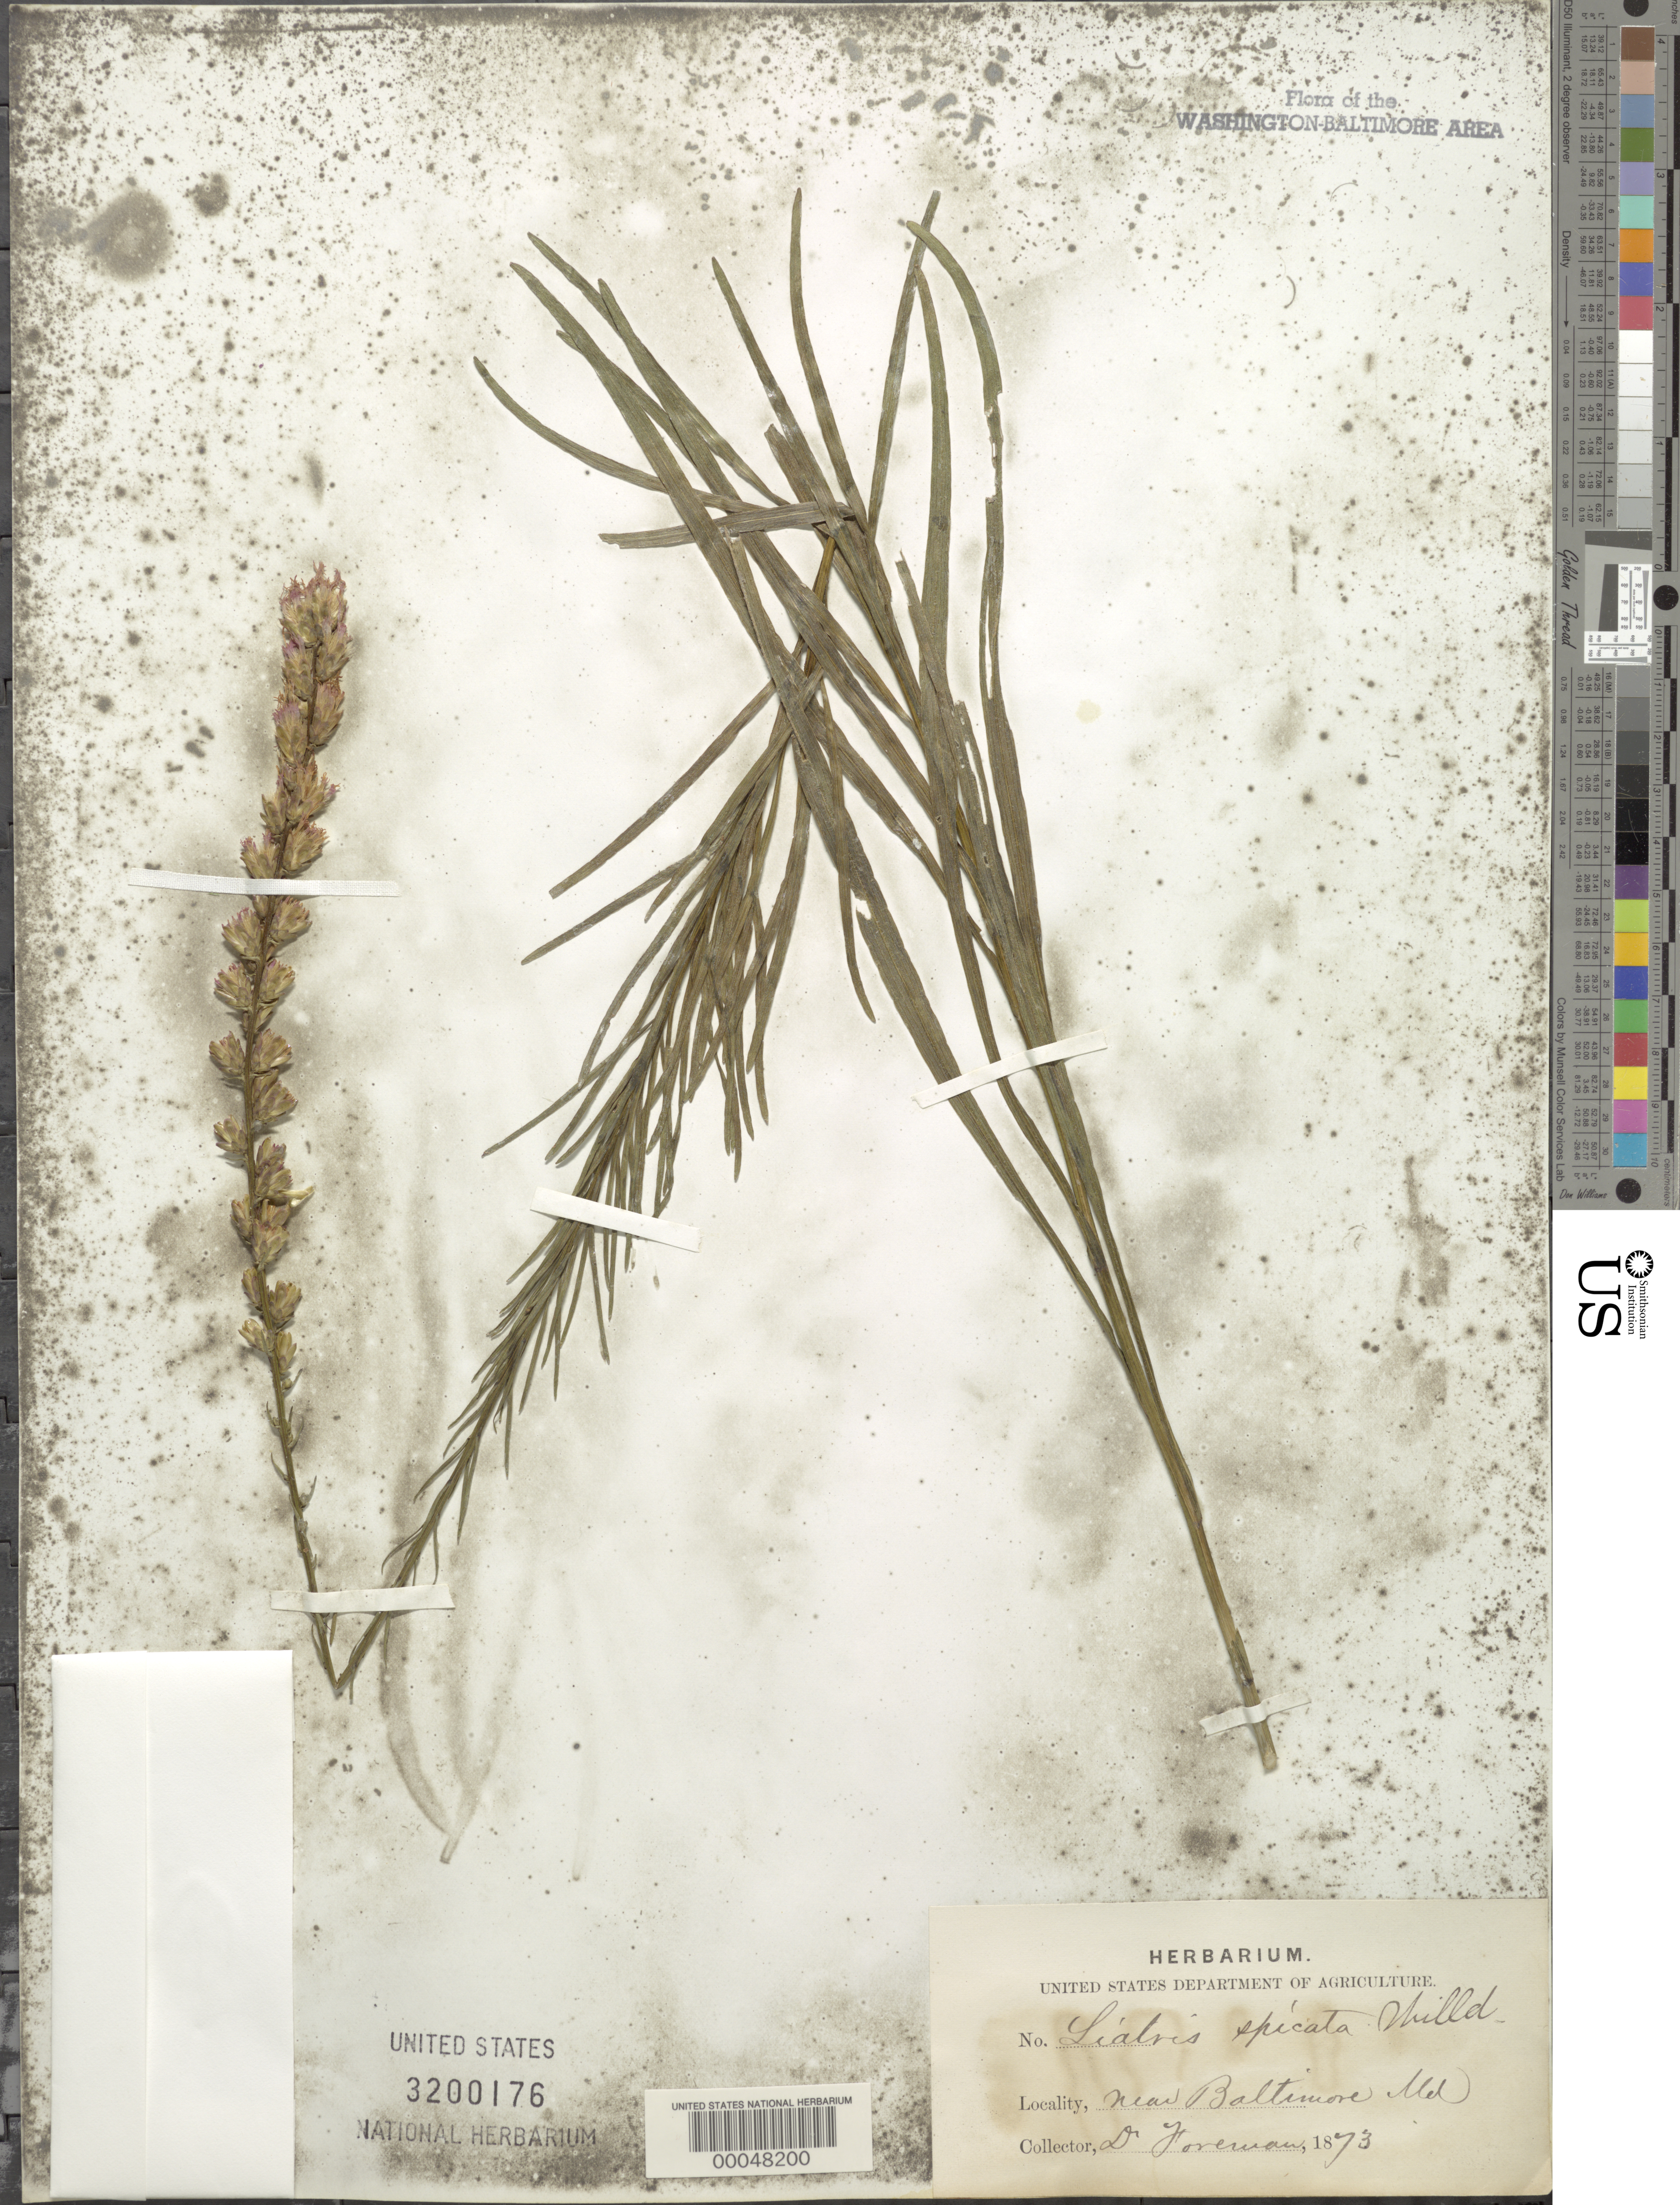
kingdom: Plantae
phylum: Tracheophyta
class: Magnoliopsida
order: Asterales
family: Asteraceae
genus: Liatris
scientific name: Liatris spicata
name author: (L.) Willd.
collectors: D. Foreman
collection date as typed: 1873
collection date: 1873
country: United States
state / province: Maryland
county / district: Baltimore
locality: Near Baltimore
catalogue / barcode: US 3200176